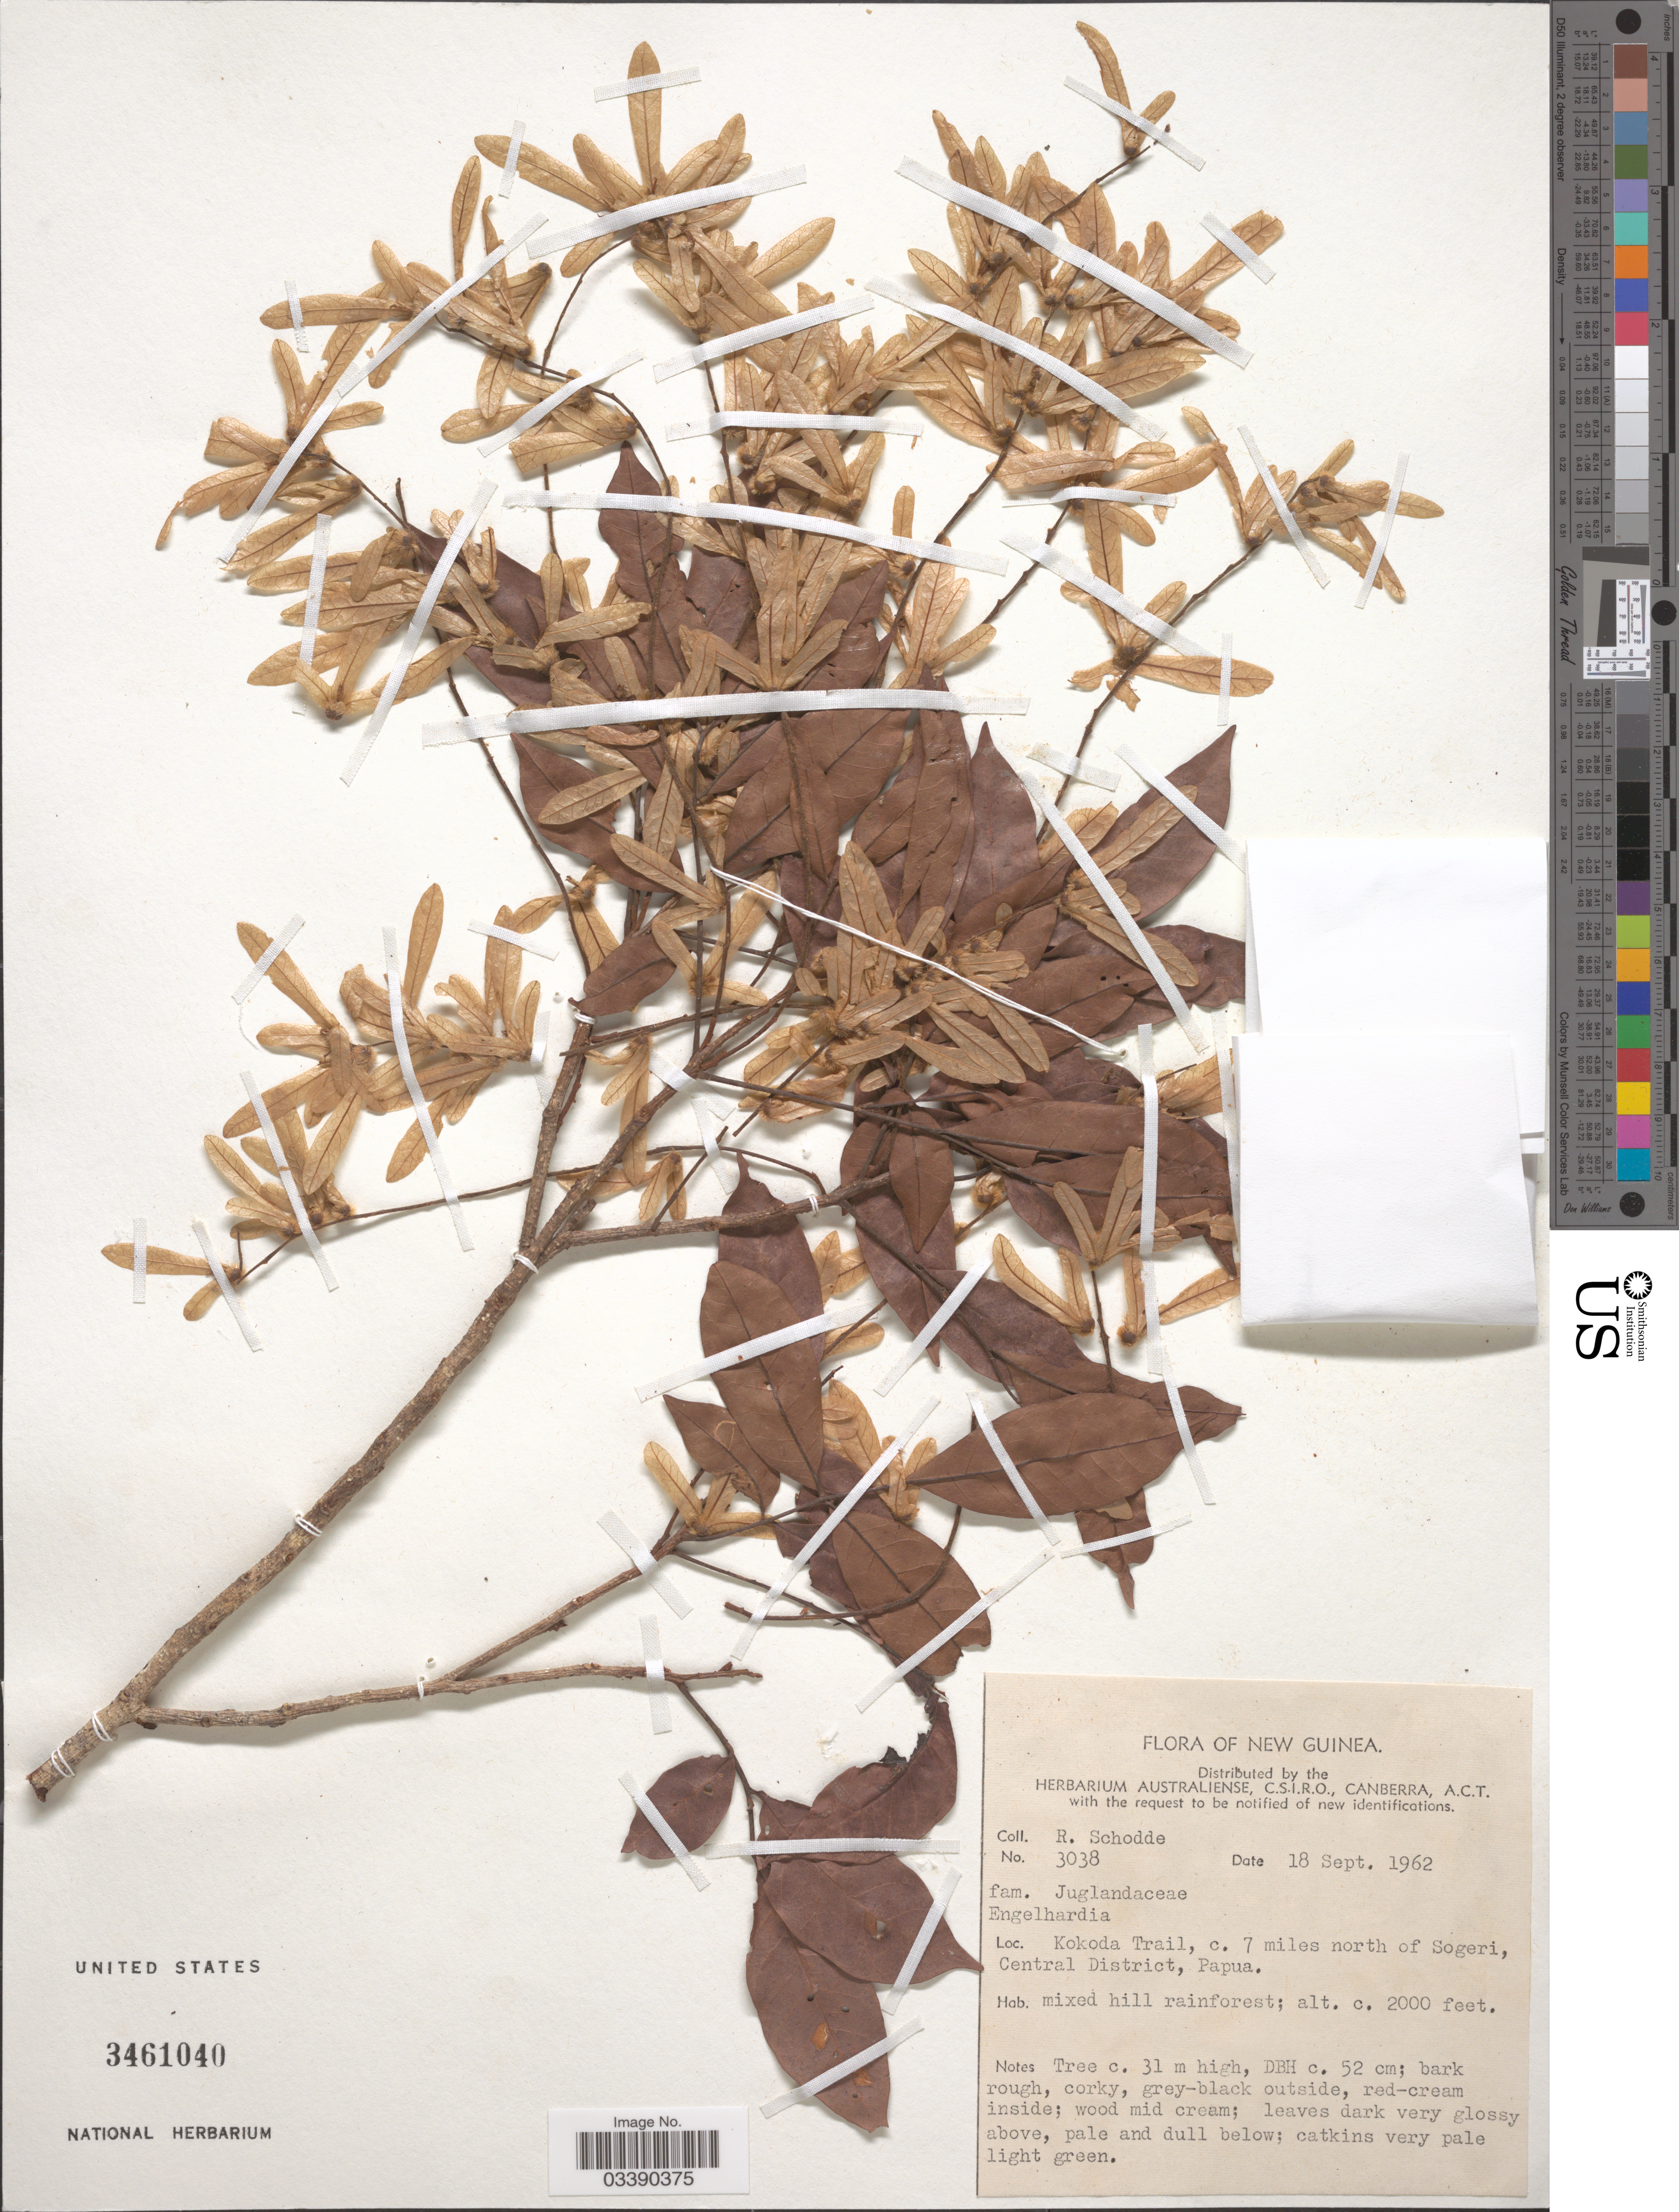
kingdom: Plantae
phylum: Tracheophyta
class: Magnoliopsida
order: Fagales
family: Juglandaceae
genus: Engelhardia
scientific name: Engelhardia sp.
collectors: R. Schodde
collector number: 3038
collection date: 1962-09-18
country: Papua New Guinea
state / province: Central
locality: New Guinea. Kokoda Trail, c. 7 miles north of Sogeri, Central District, Papua.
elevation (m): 610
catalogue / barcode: US 3461040